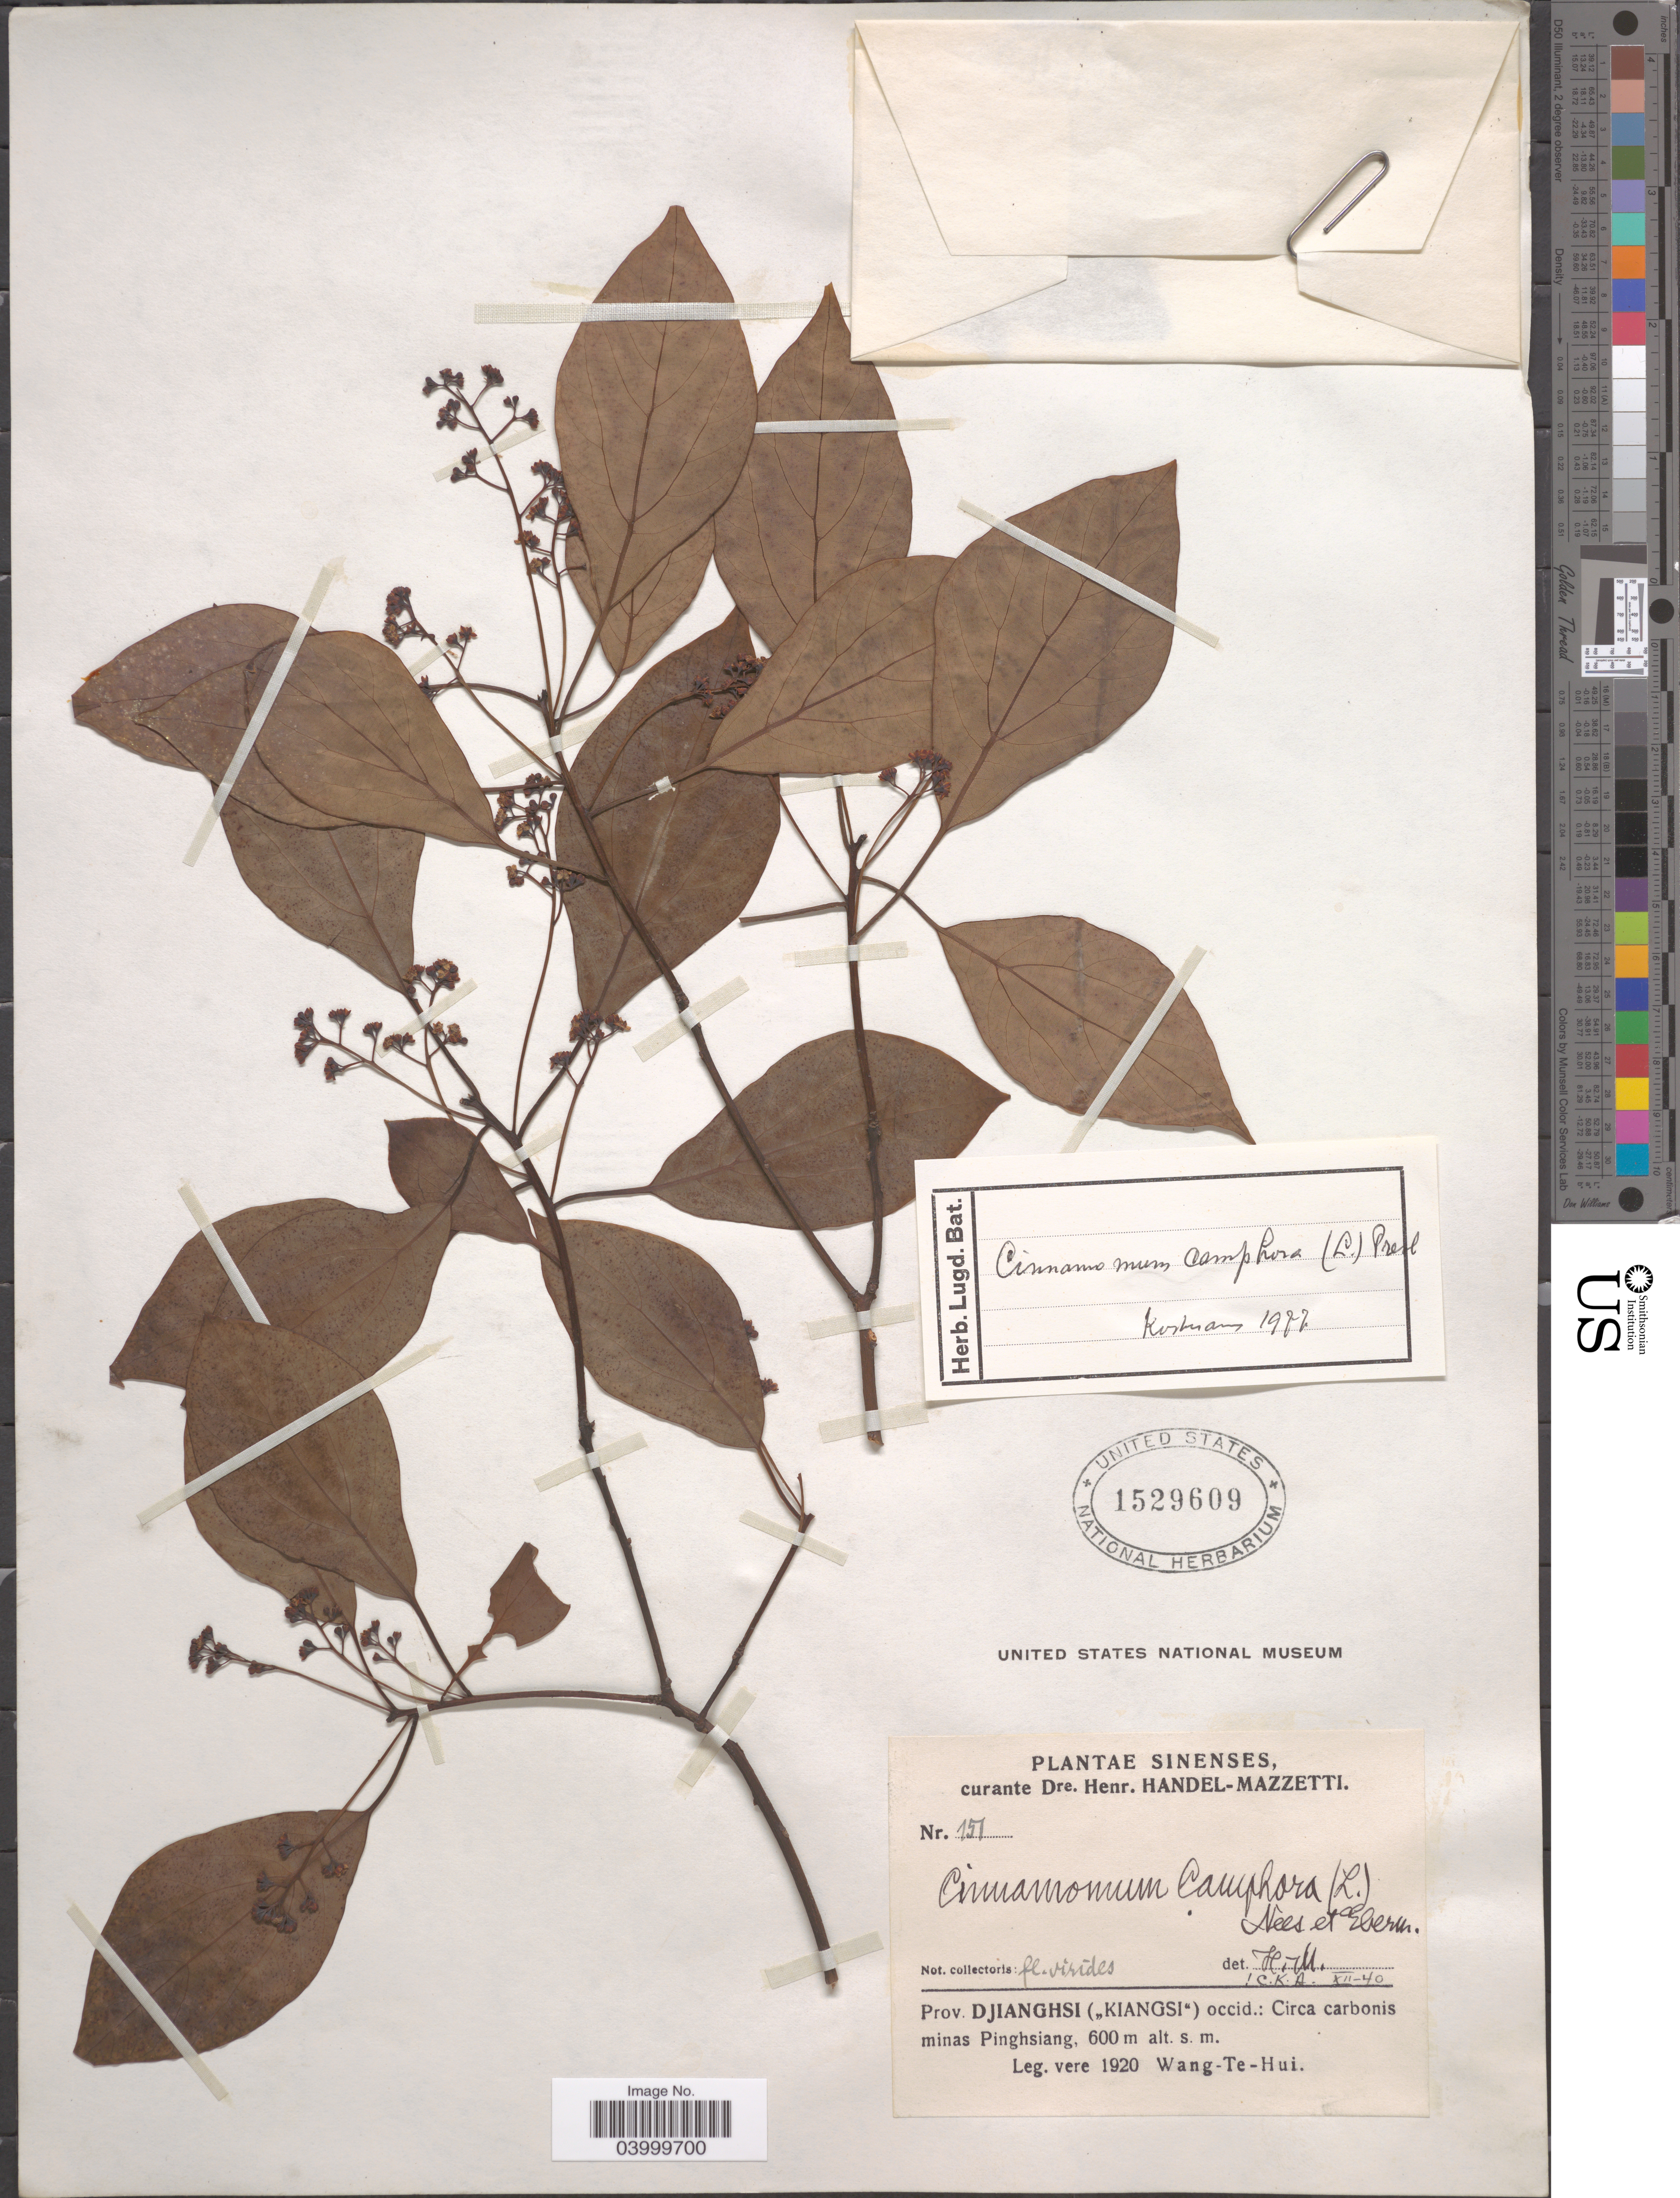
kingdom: Plantae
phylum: Tracheophyta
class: Magnoliopsida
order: Laurales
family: Lauraceae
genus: Cinnamomum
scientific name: Cinnamomum camphora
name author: (L.) J. Presl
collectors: T. H. Wang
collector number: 151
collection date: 1920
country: China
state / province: Jiangxi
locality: Sinenses. Prov. Djianghsi ("Kiangsi") occid.: Circa carbonis minas Pinghsiang.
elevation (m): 600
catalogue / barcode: US 1529609